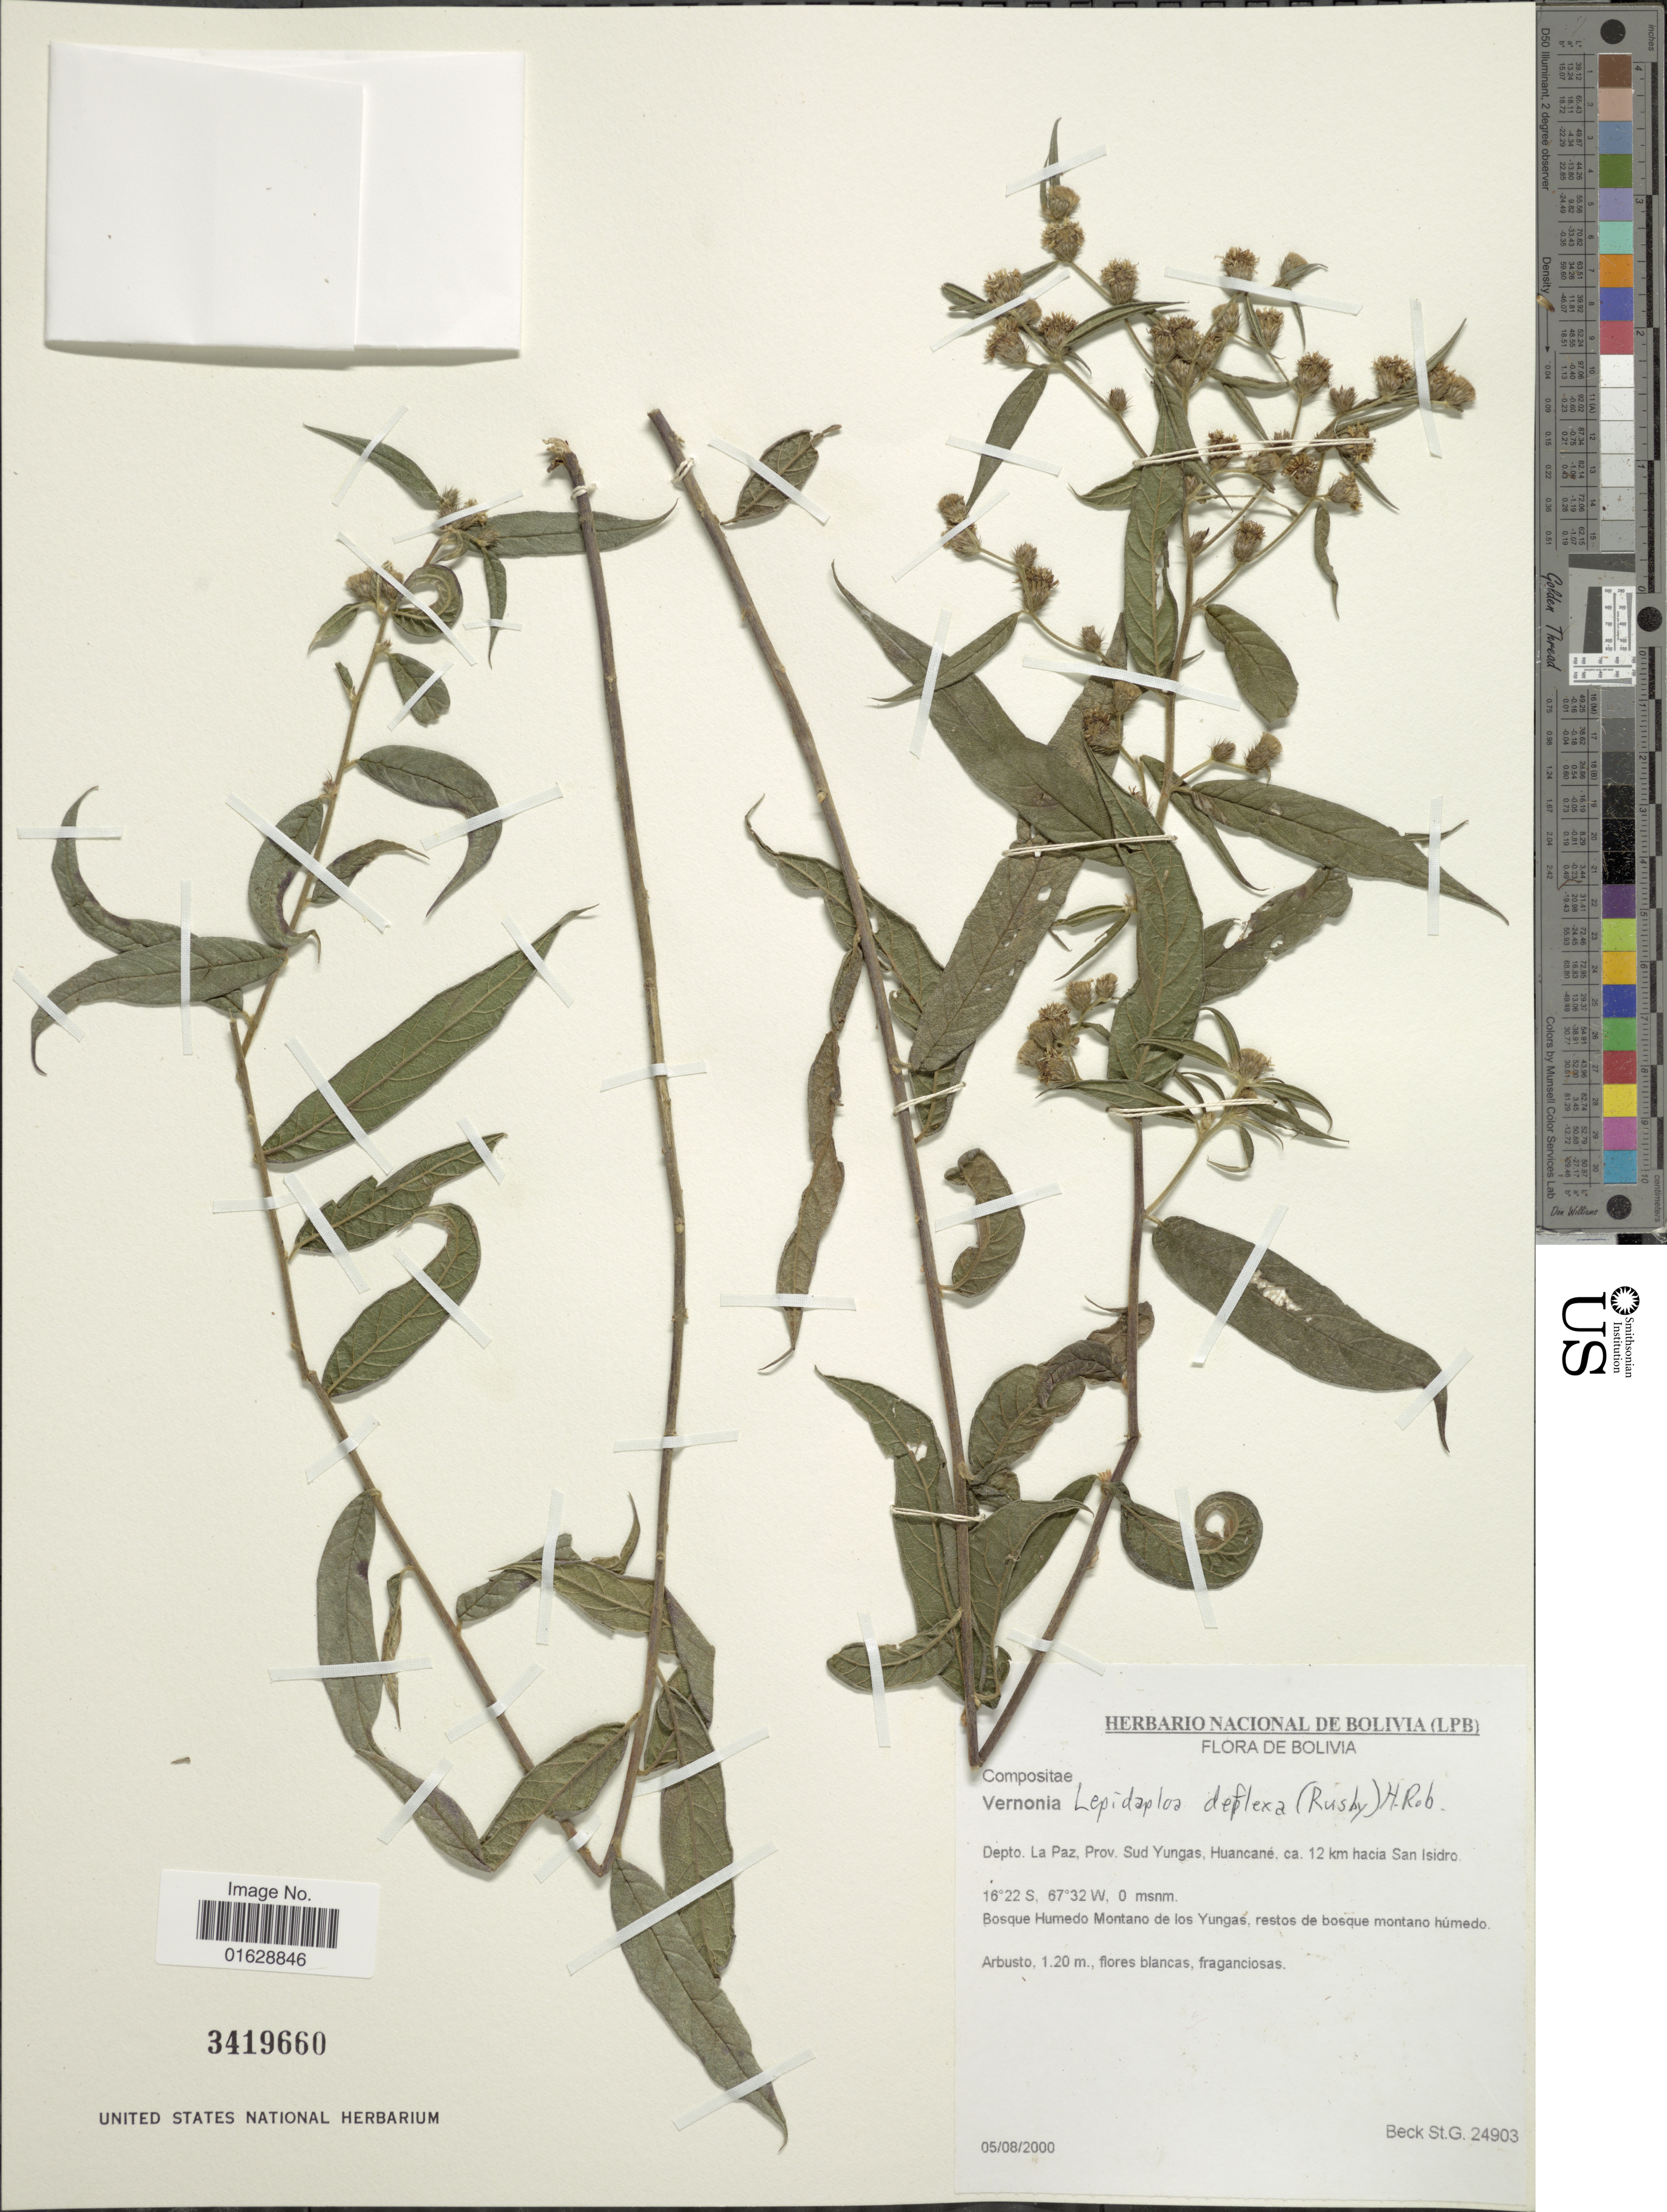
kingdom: Plantae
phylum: Tracheophyta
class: Magnoliopsida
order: Asterales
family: Asteraceae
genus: Lepidaploa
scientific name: Lepidaploa deflexa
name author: (Rusby) H. Rob.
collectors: S. G. Beck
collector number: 24903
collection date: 2000-08-05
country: Bolivia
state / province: La Paz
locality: Depto. La Paz, Prov. Sud Yungas, Huancane, ca. 12 km hacia San Isidro.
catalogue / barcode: US 3419660